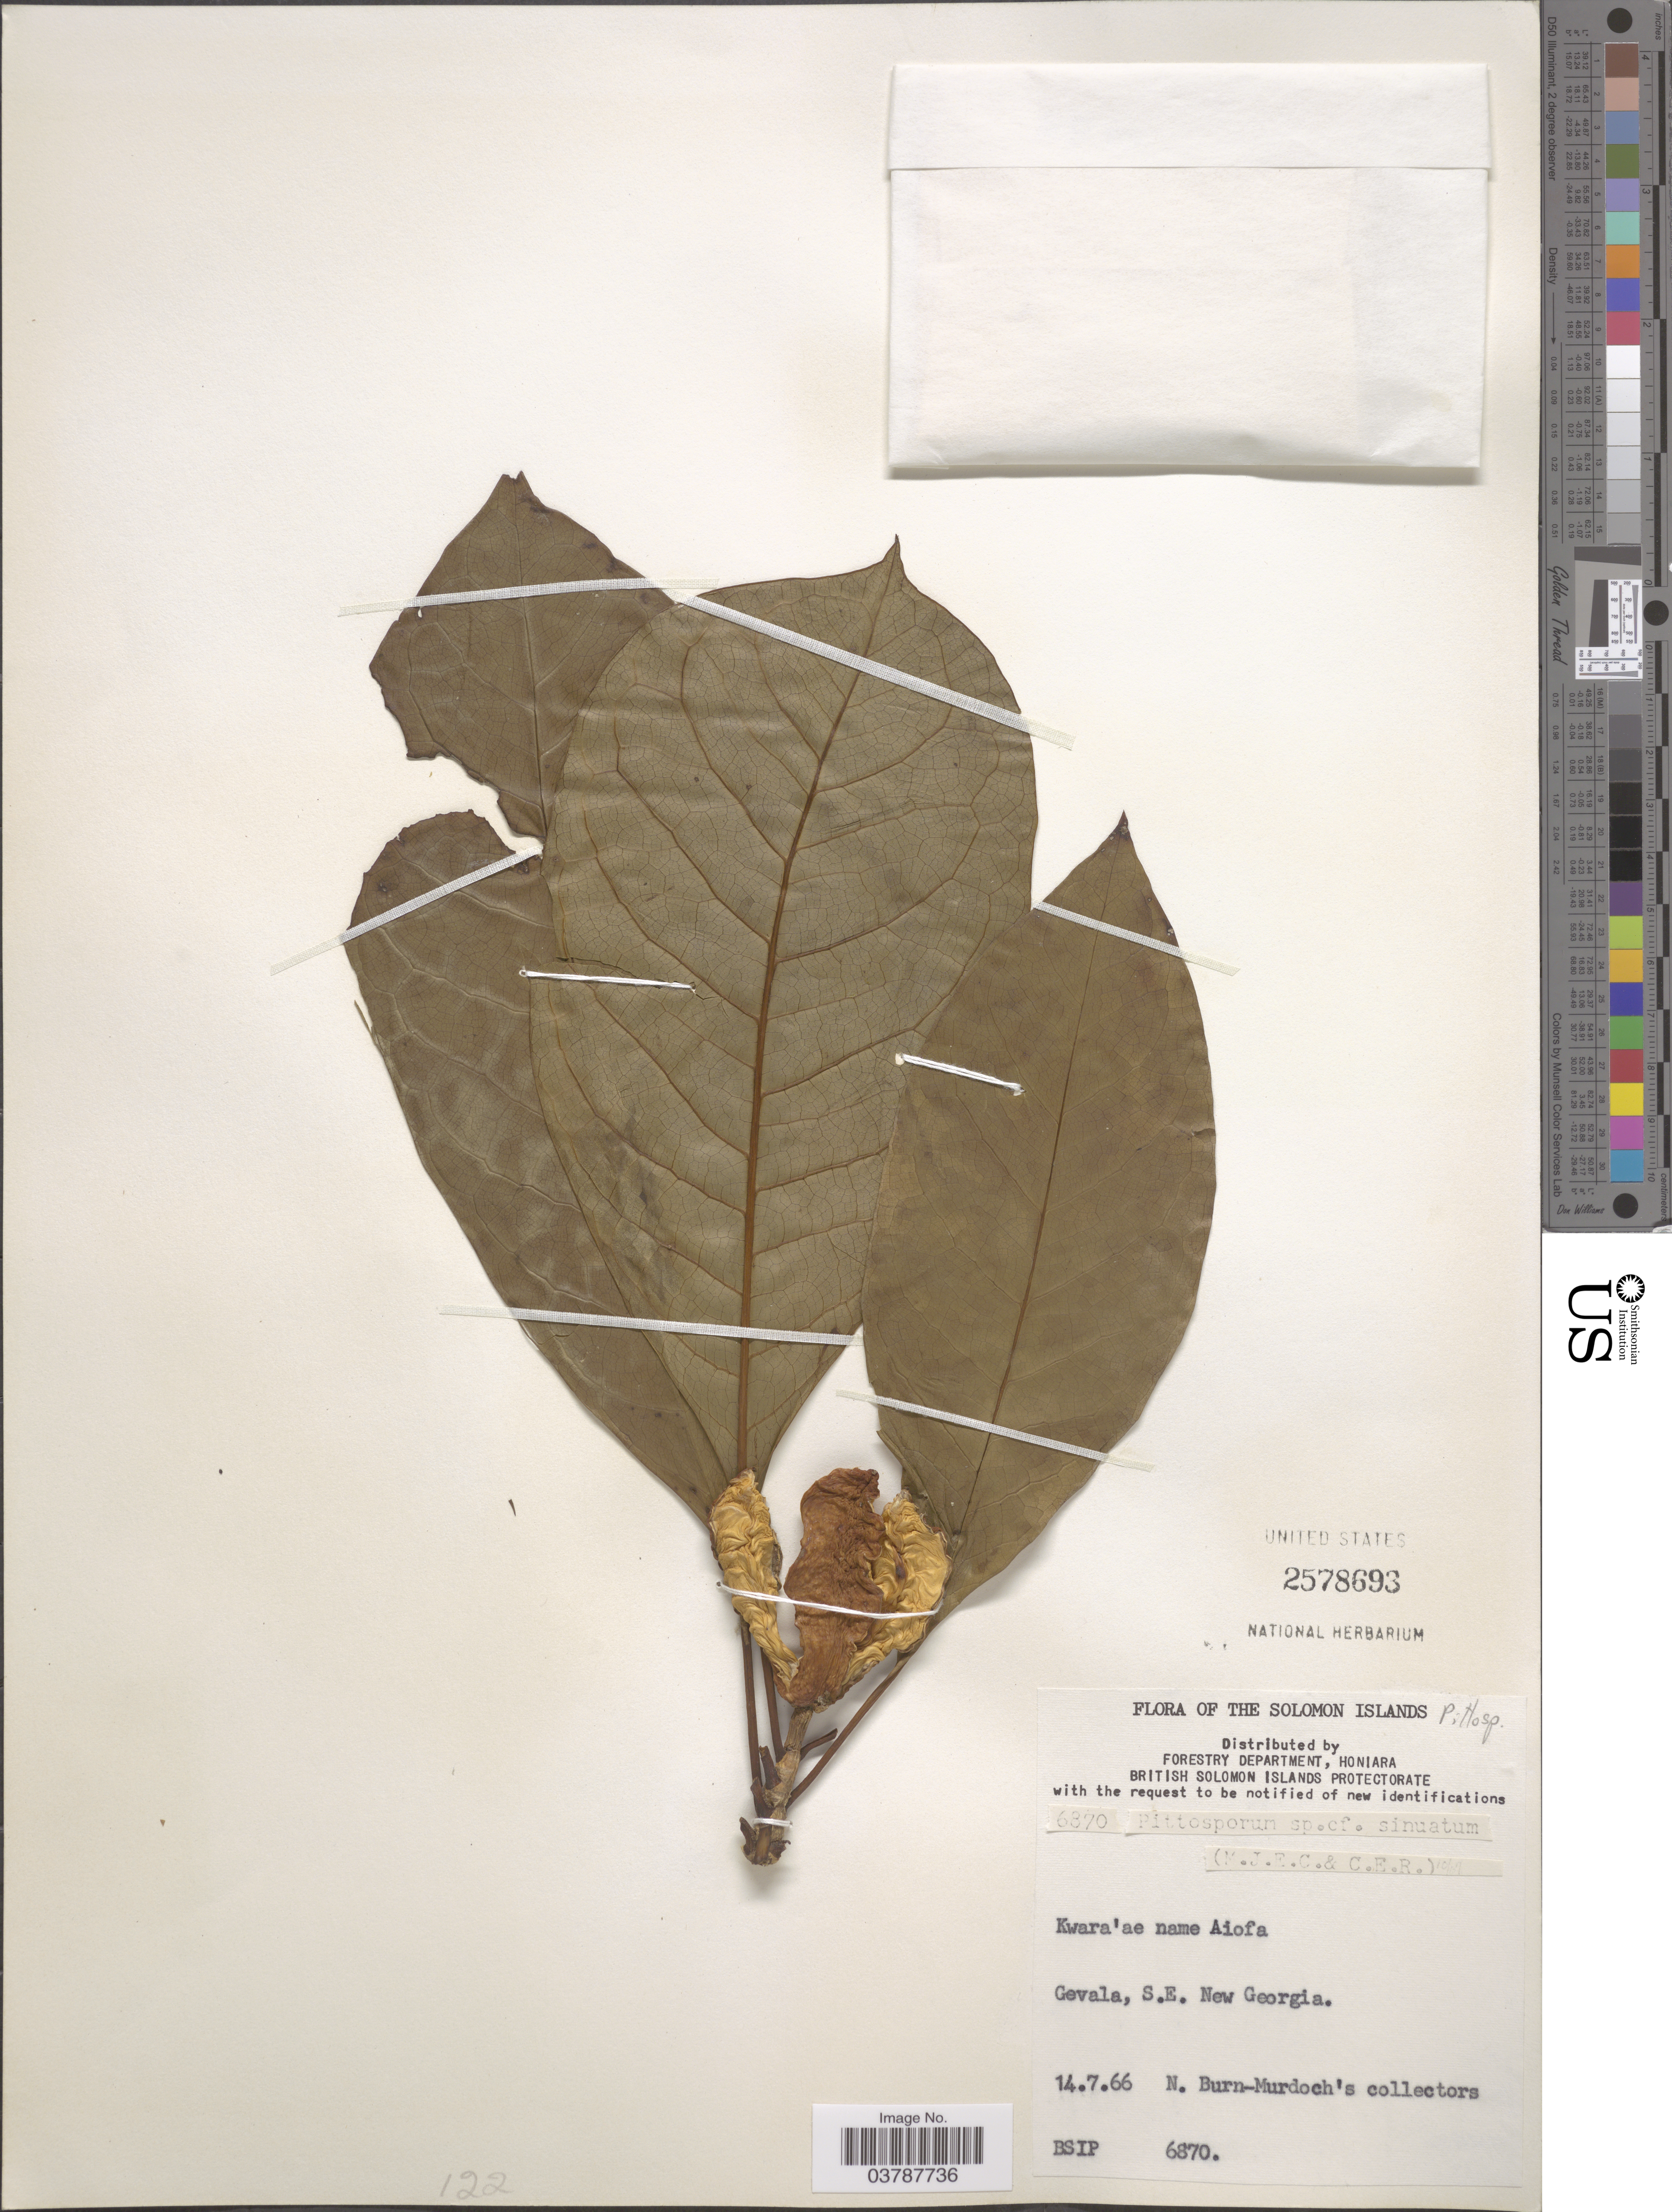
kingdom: Plantae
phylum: Tracheophyta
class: Magnoliopsida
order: Apiales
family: Pittosporaceae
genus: Pittosporum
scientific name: Pittosporum sinuatum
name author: Blume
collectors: N. Burn-Murdoch's collectors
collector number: BSIP 6870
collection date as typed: Transcribed d/m/y: 14/7/66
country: Solomon Islands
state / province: Solomon Islands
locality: Gevala, S. E. New Georgia.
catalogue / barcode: US 2578693